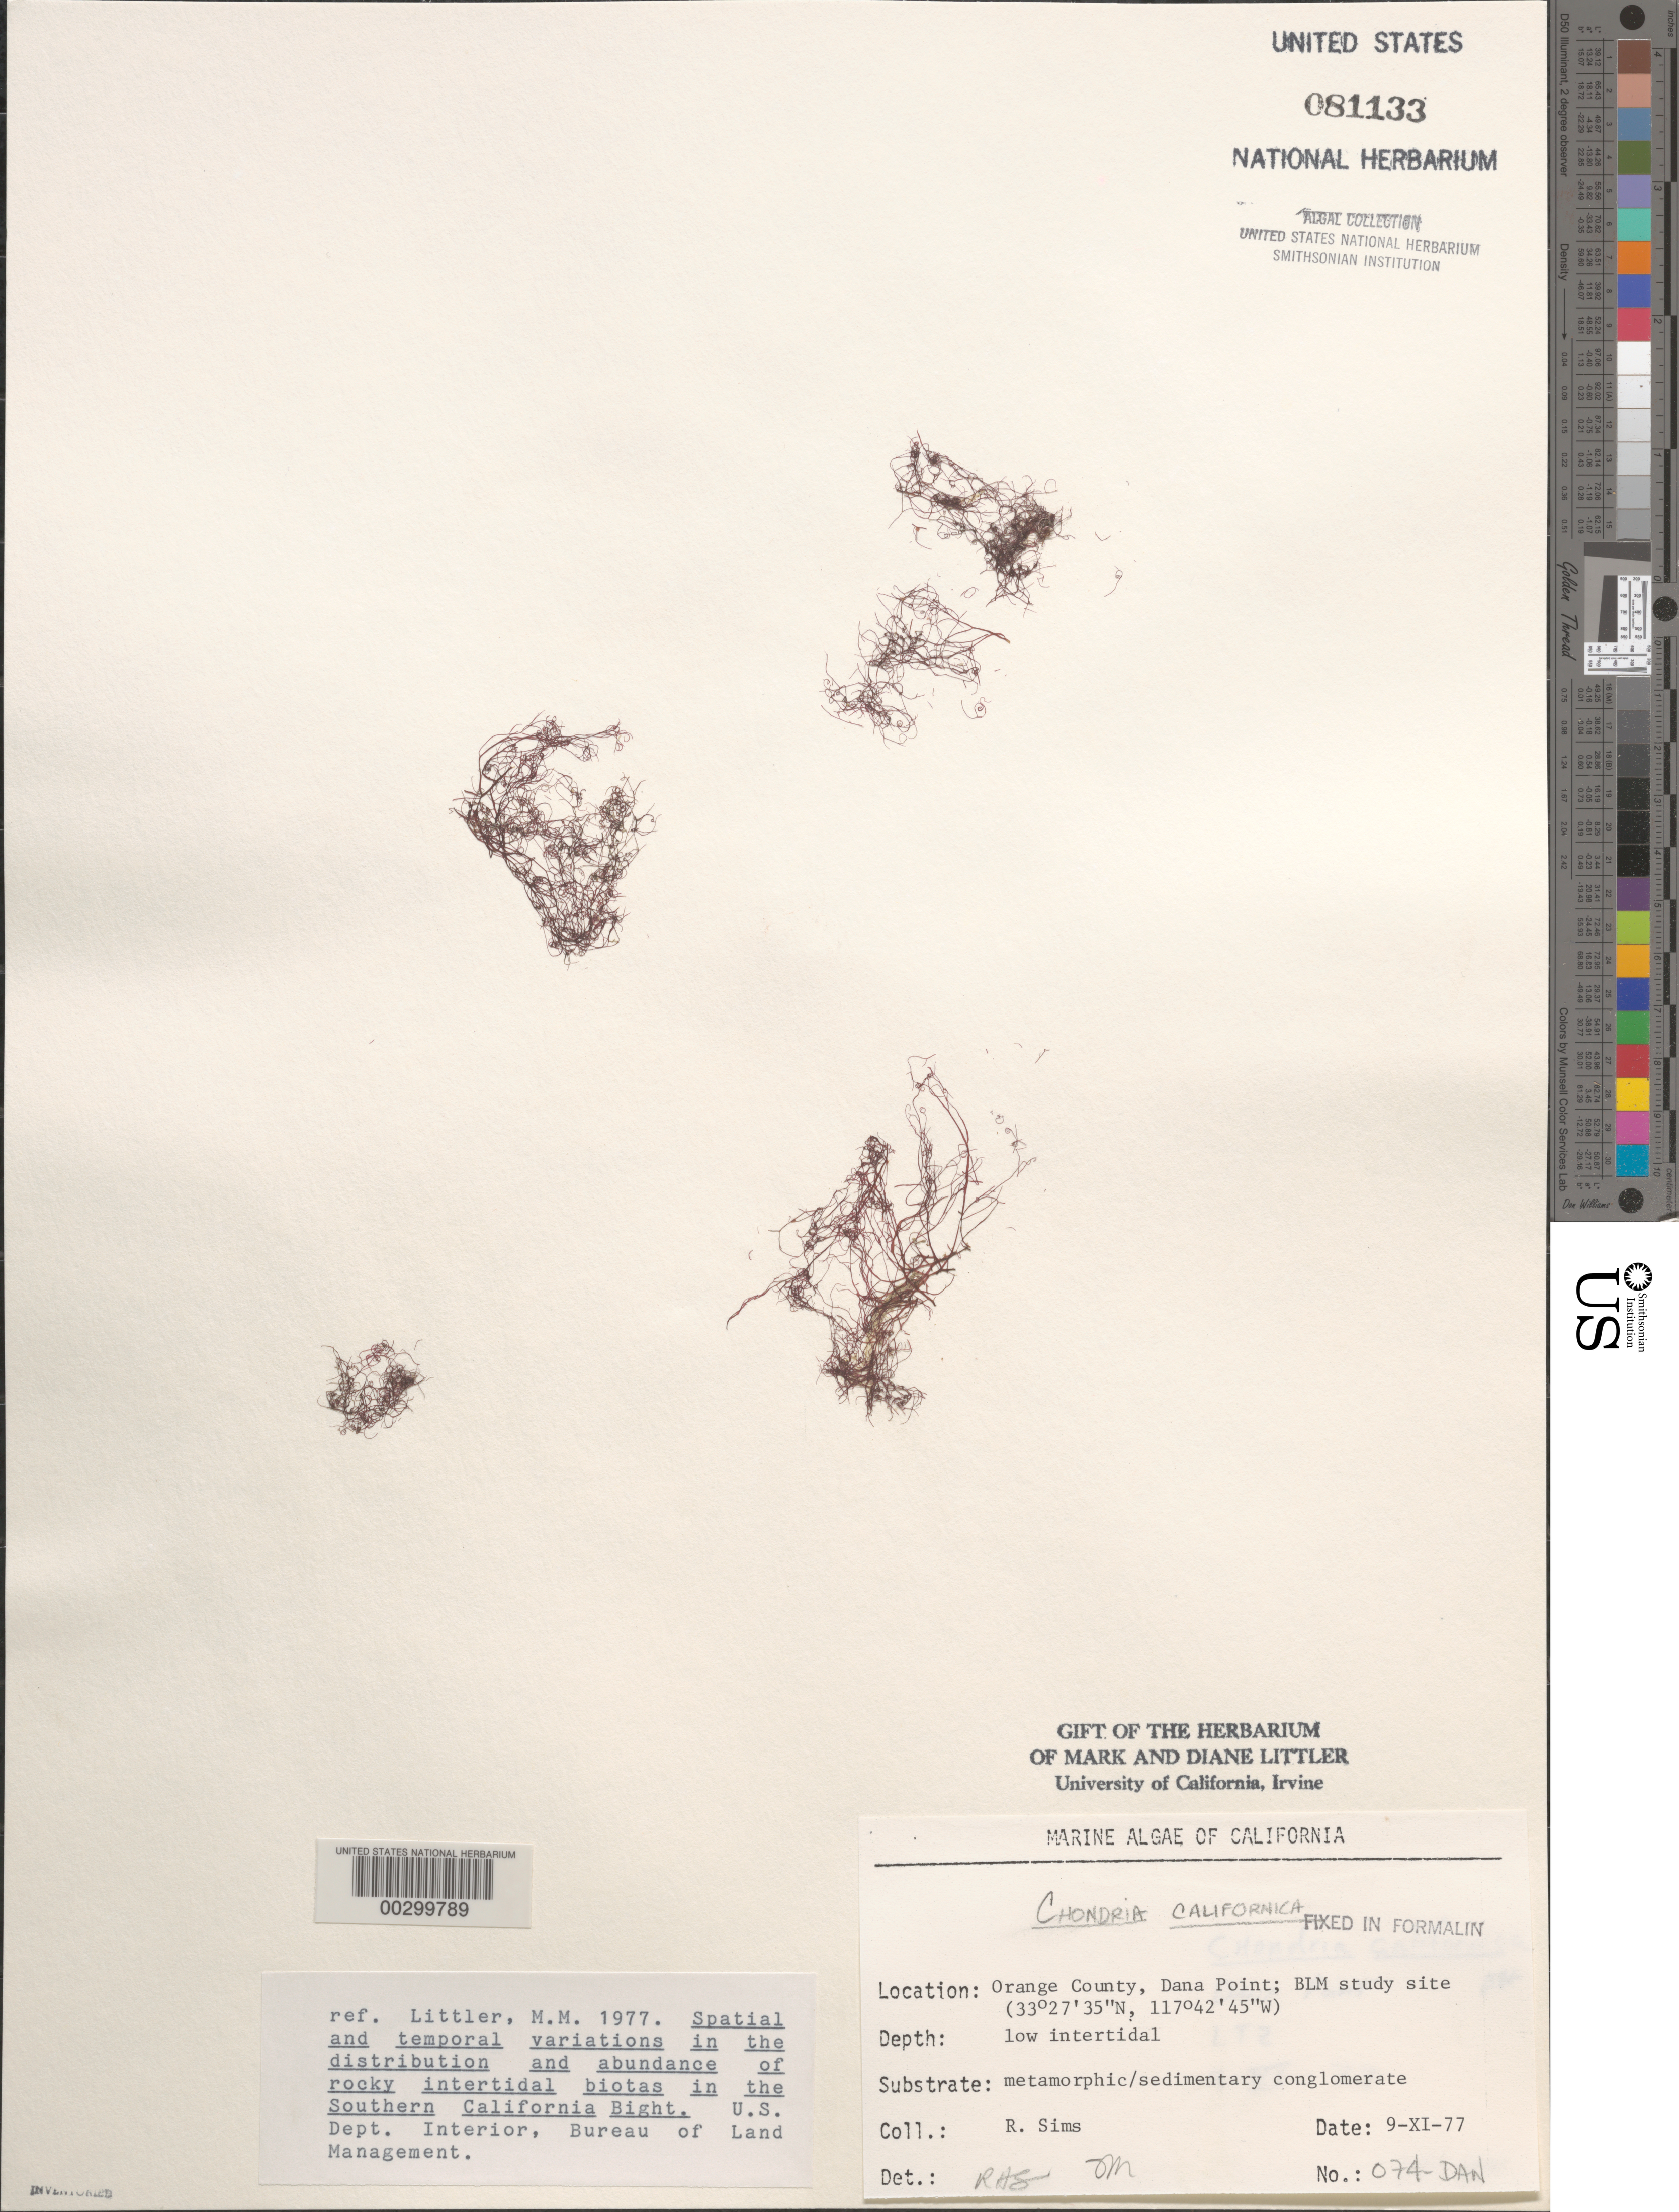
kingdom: Plantae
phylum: Rhodophyta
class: Florideophyceae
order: Ceramiales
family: Rhodomelaceae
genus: Chondria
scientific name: Chondria acrorhizophora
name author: Setch. & N.L. Gardner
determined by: Algae name updating Project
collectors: R. H. Sims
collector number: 074-DAN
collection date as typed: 09 Nov 1977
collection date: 1977-11-09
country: United States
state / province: California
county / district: Orange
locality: Dana Point, 1 km north of marina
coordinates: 33 27'35"N, 117 42'45"W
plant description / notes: BLM-SOCALBIGHT Rocky Intertidal Survey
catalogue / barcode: US 81133